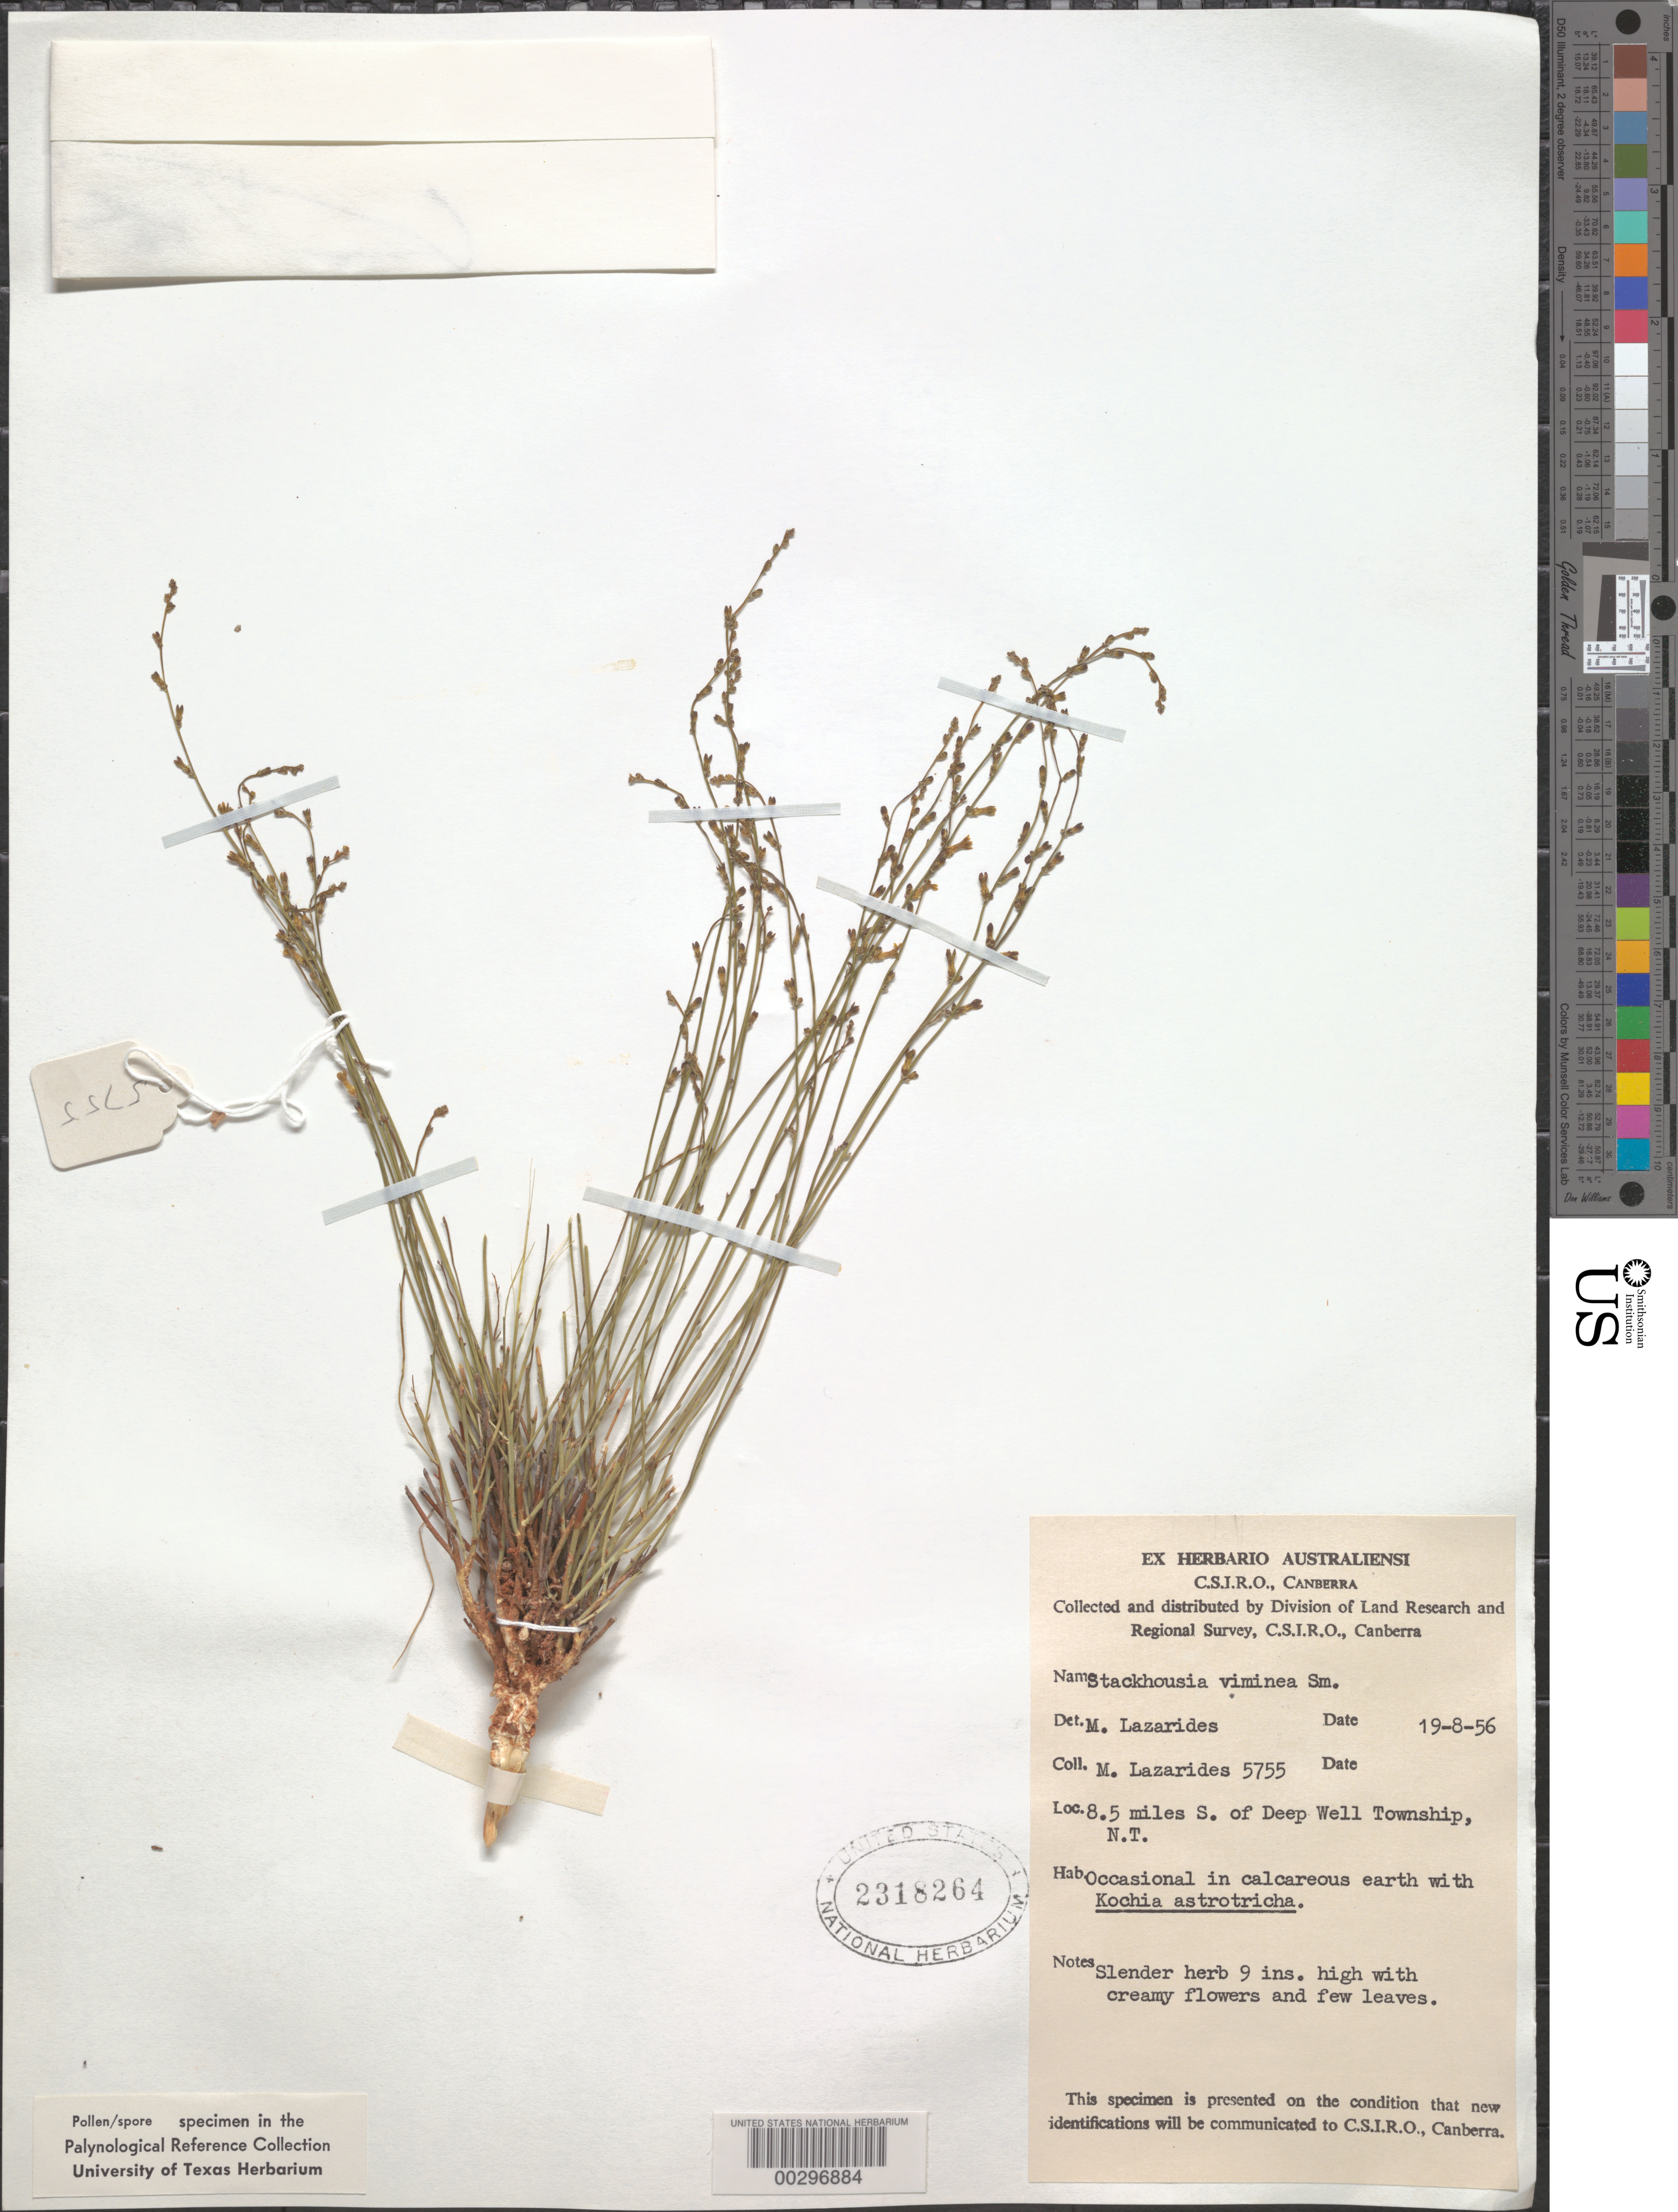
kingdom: Plantae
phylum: Tracheophyta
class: Magnoliopsida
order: Celastrales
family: Celastraceae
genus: Stackhousia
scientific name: Stackhousia viminea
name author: Small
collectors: M. Lazarides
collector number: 5755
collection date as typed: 19 Aug 1956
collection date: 1956-08-19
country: Australia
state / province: Northern Territory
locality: S of deep well township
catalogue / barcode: US 2318264